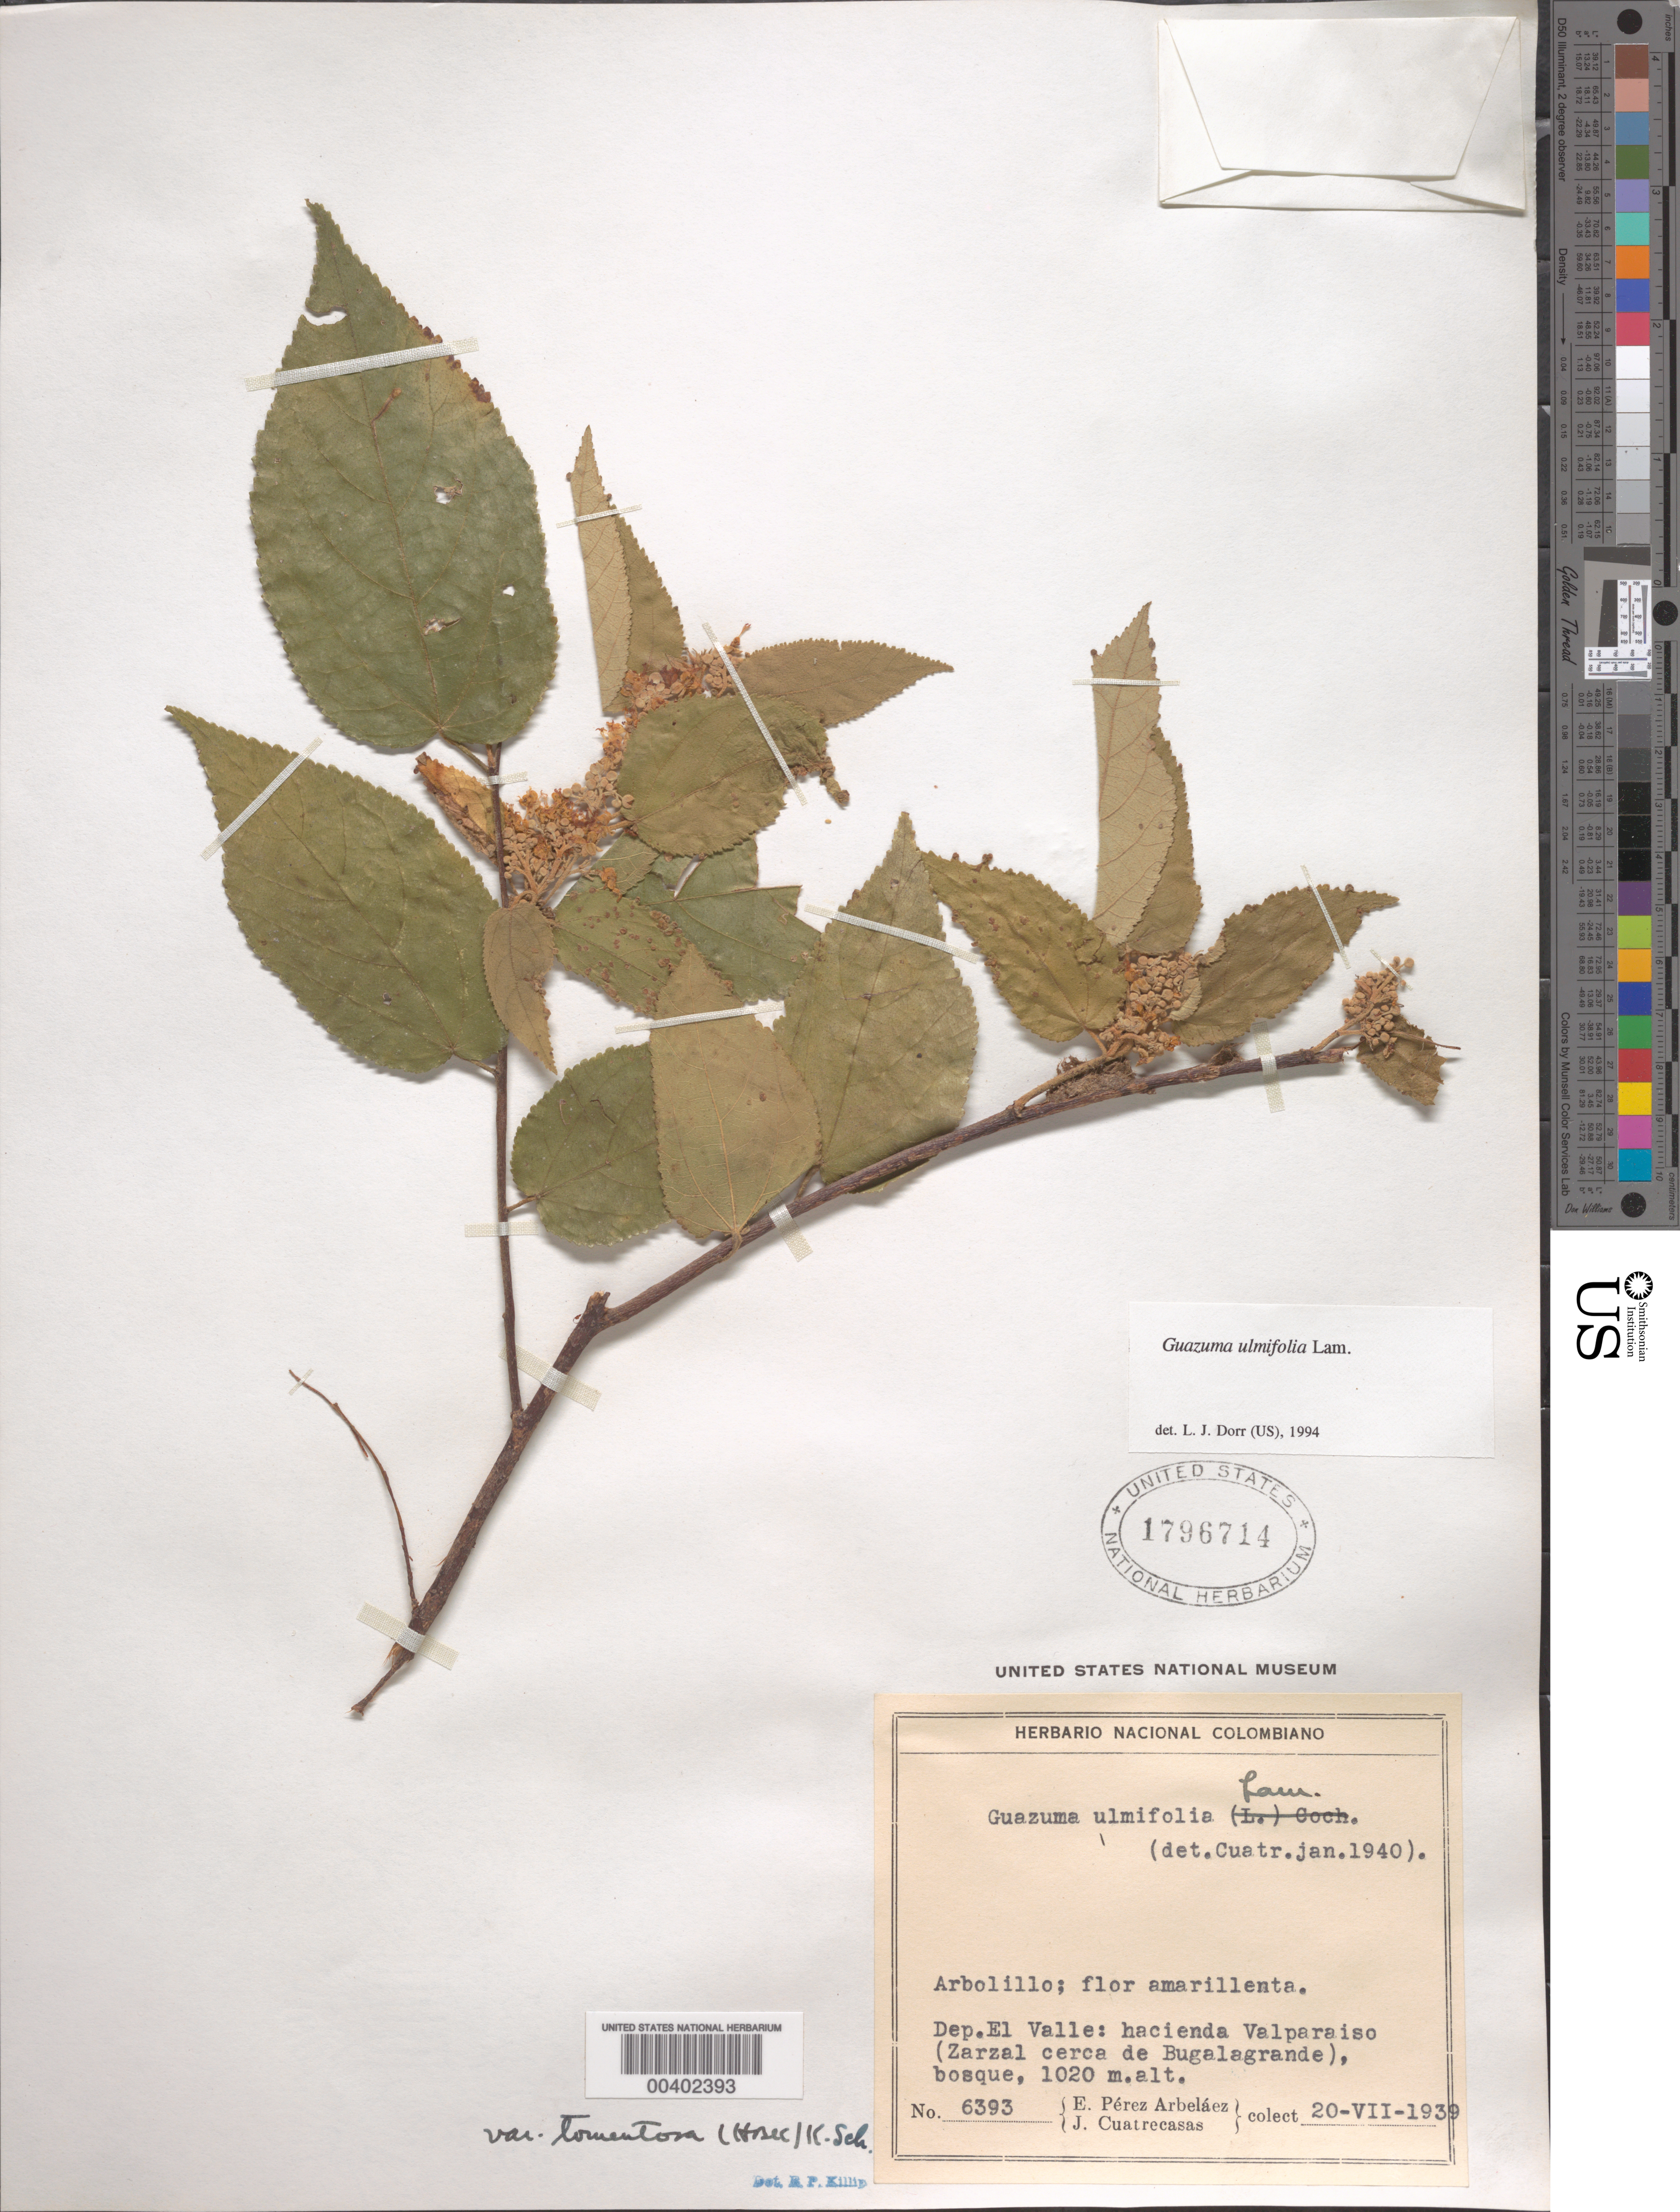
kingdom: Plantae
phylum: Tracheophyta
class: Magnoliopsida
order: Malvales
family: Malvaceae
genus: Guazuma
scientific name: Guazuma ulmifolia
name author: Lam.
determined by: Dorr, L. J., (BOT), Smithsonian Institution - National Museum of Natural History (UNITED STATES)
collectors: E. Pérez Arbeláez & J. Cuatrecasas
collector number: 6393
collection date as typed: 20 Jul 1939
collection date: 1939-07-20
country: Colombia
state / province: Valle del Cauca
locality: Hacienda Valparaiso, (Zarzal Cerca de Bugala Grande)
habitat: bosque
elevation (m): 1020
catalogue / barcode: US 1796714